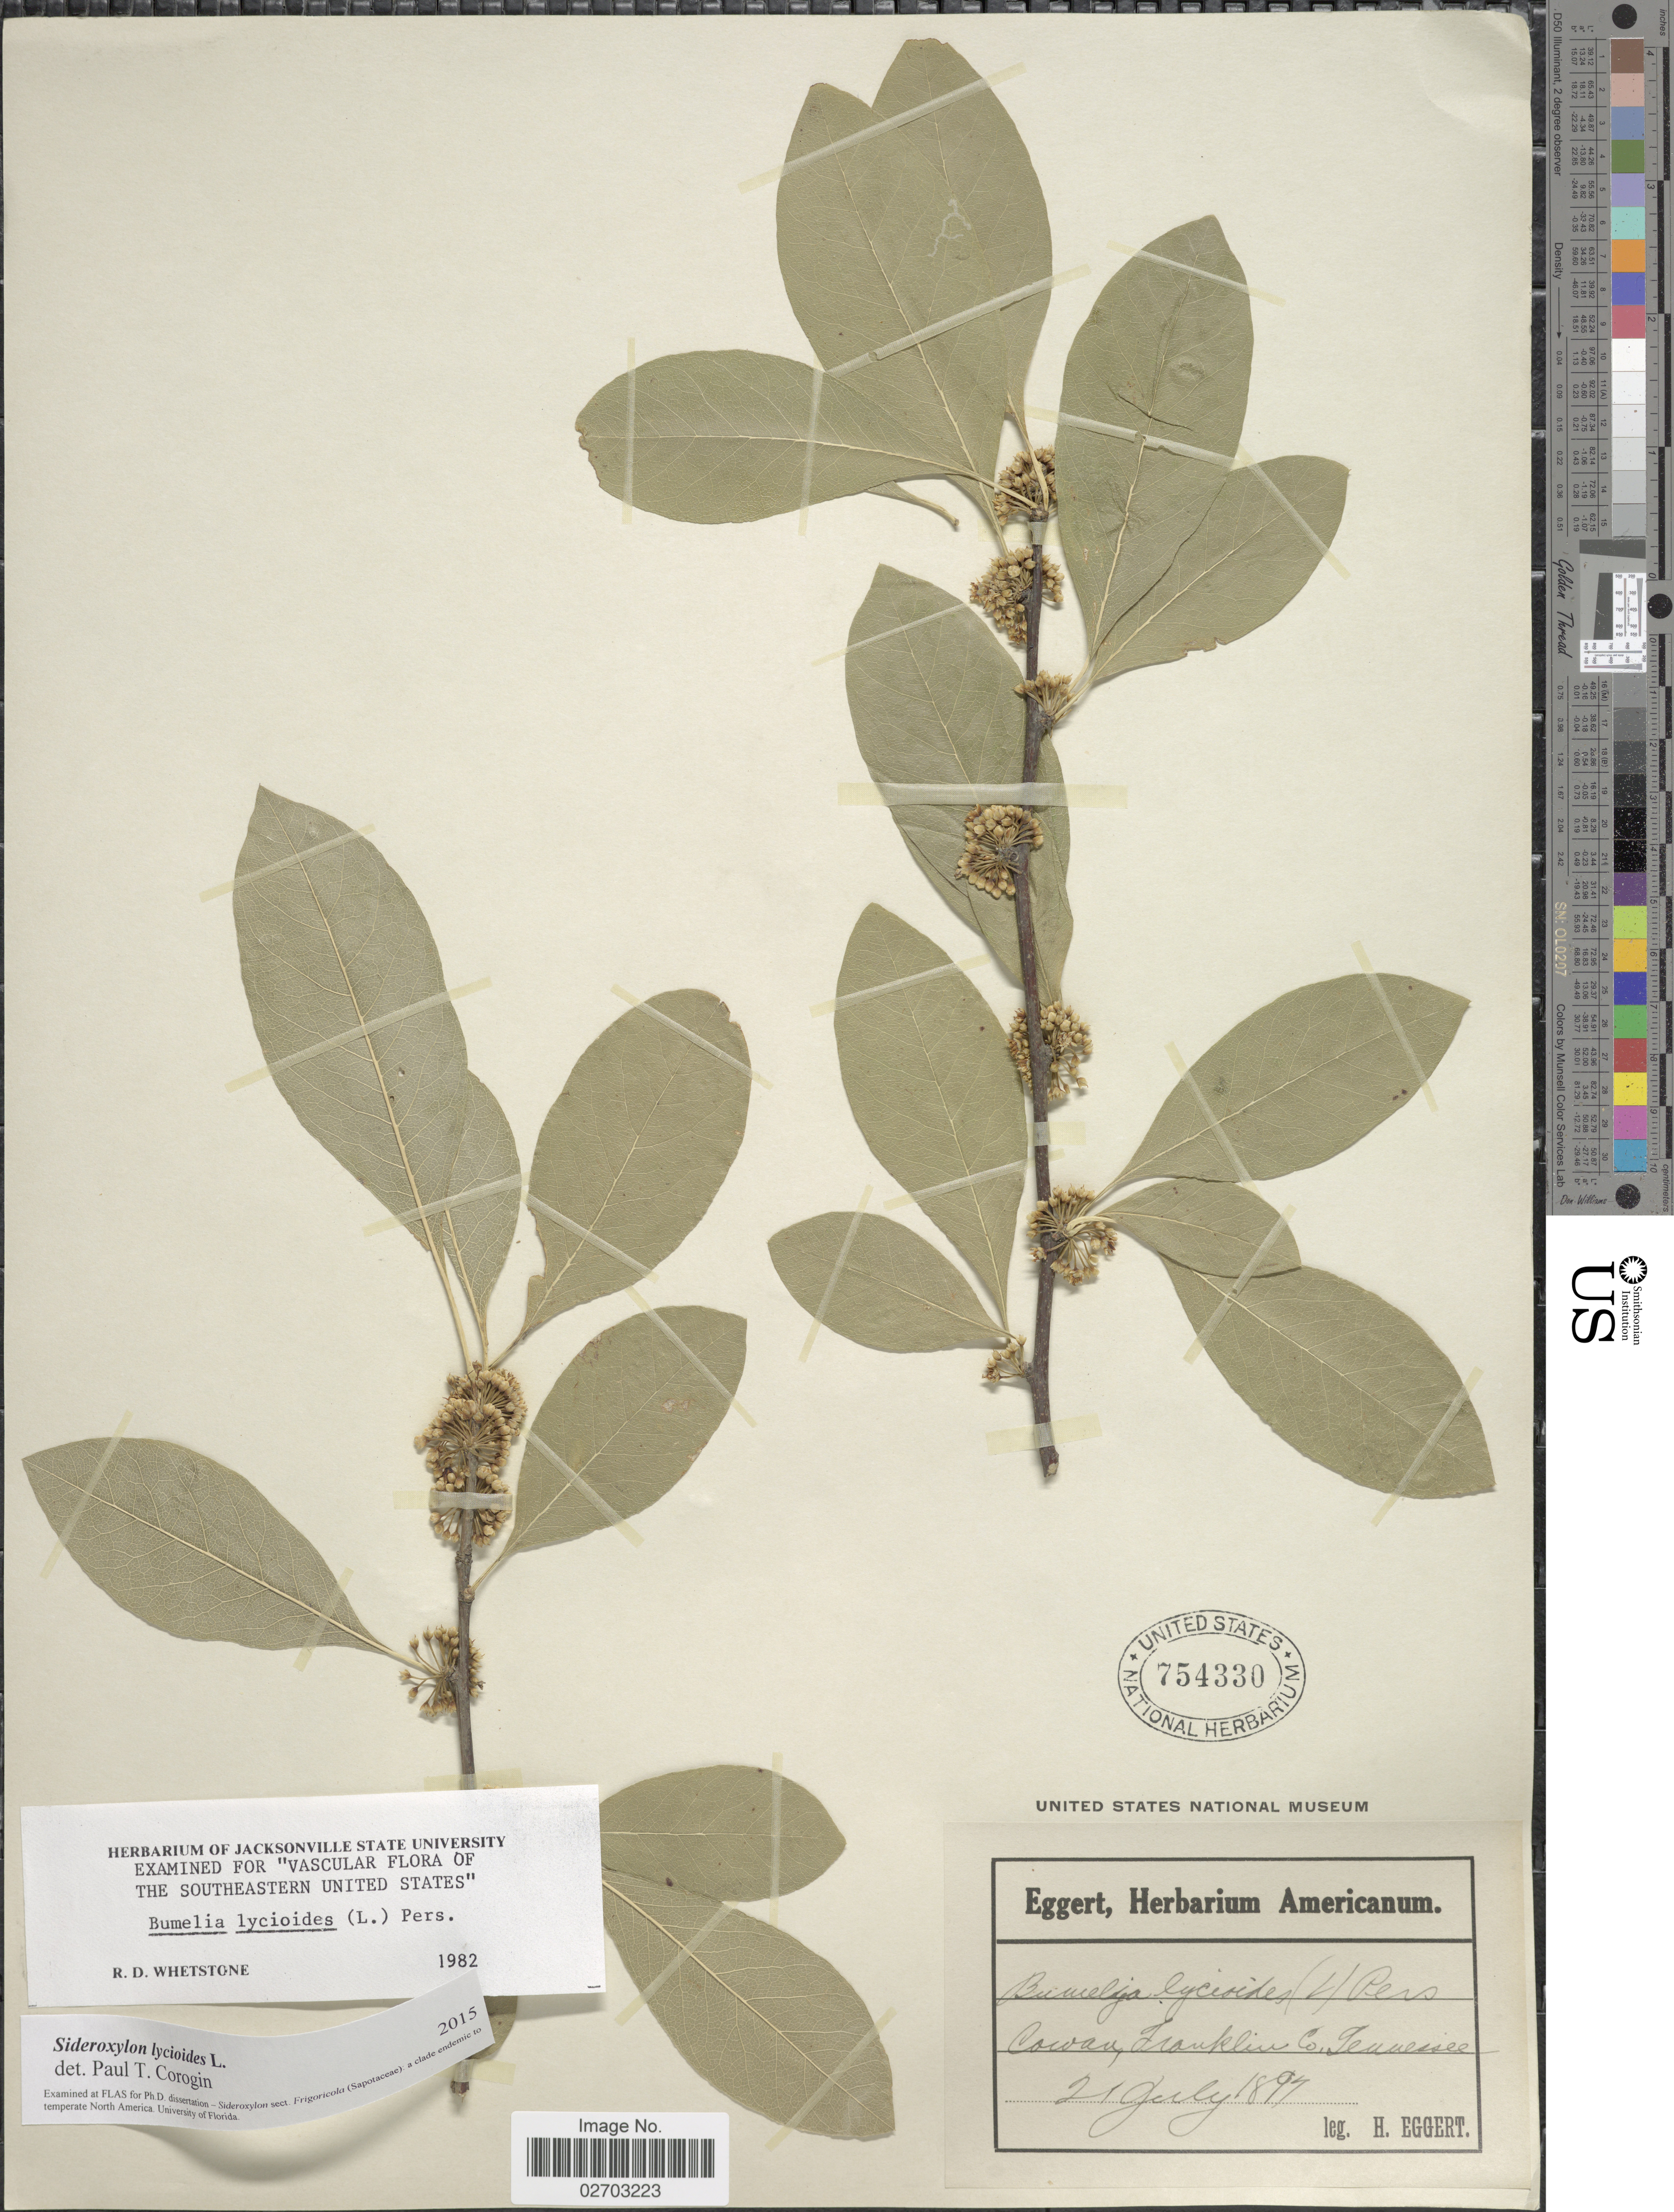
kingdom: Plantae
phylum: Tracheophyta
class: Magnoliopsida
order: Ericales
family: Sapotaceae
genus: Sideroxylon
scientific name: Sideroxylon lycioides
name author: L.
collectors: H. Eggert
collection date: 1897-07-21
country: United States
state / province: Tennessee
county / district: Franklin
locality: Cowan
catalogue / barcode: US 754330